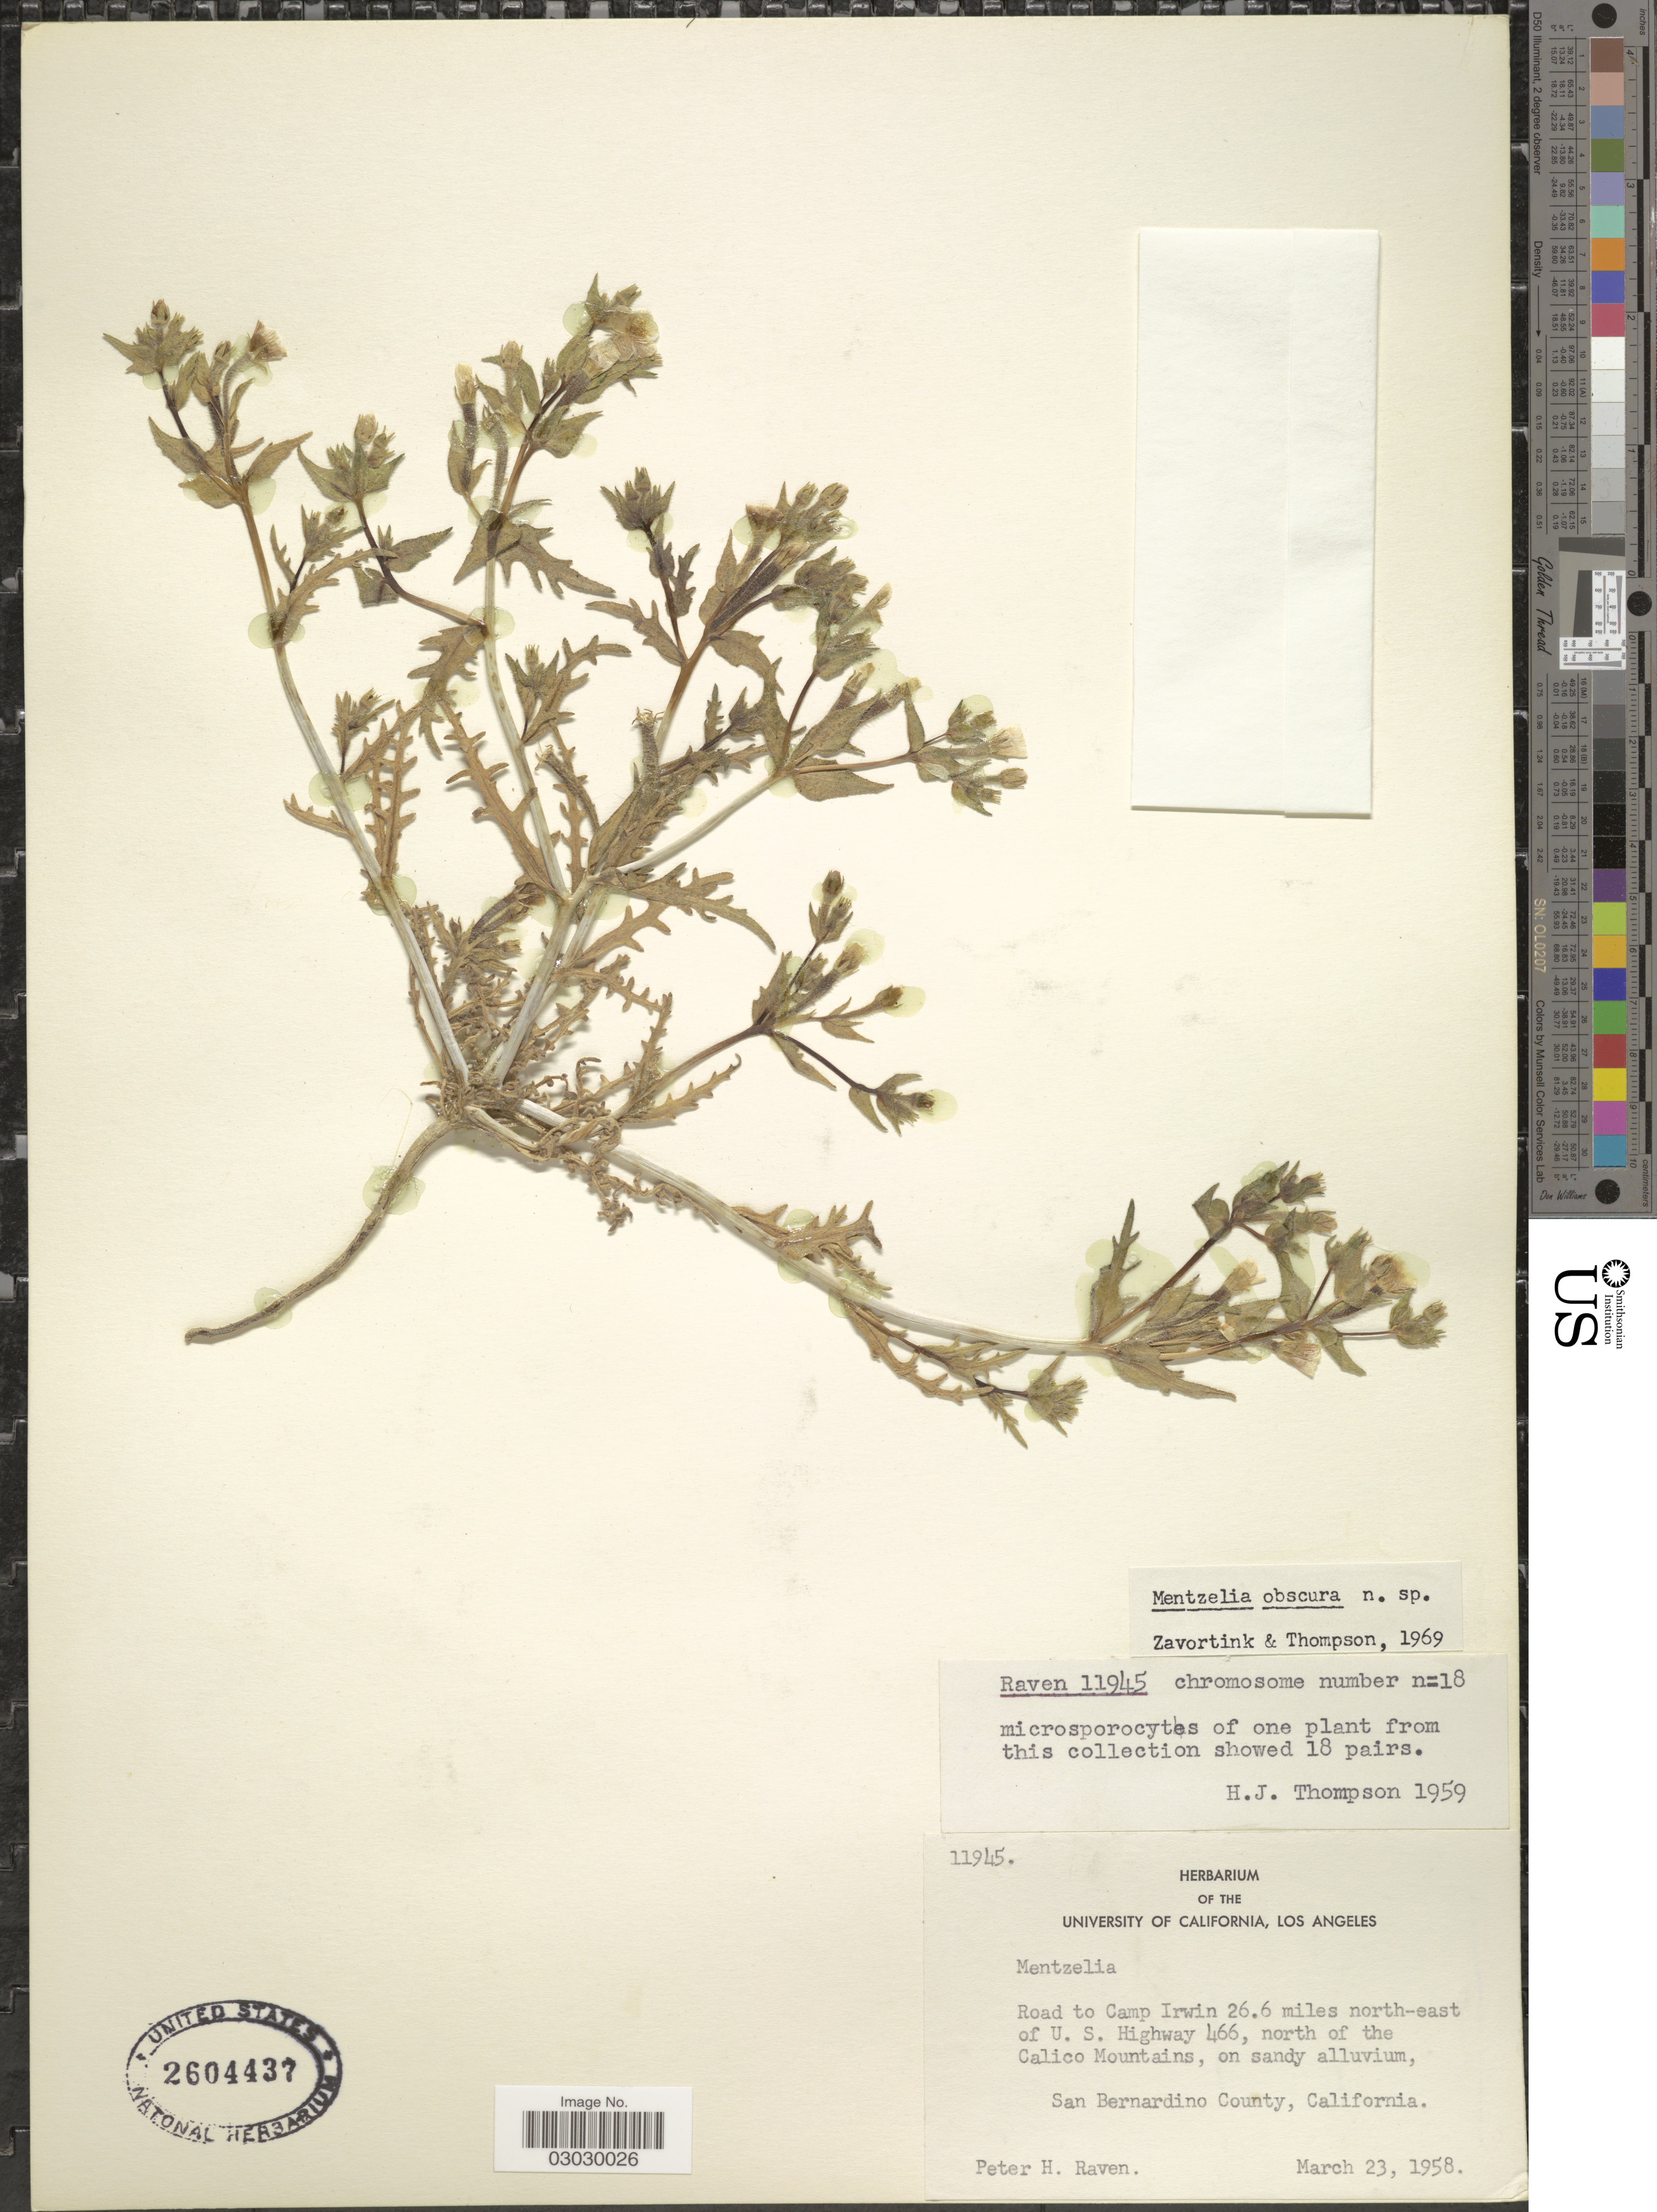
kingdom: Plantae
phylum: Tracheophyta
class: Magnoliopsida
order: Cornales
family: Loasaceae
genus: Mentzelia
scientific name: Mentzelia obscura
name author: H.J. Thomps. & J.E. Roberts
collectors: P. Raven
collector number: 11945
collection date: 1958-03-23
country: United States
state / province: California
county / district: San Bernardino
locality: Road to Camp Irwin 26.6 miles north-east of U.S. Highway 466, north of the Calico Mountains, on sandy alluvium, San Bernardino County.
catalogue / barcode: US 2604437